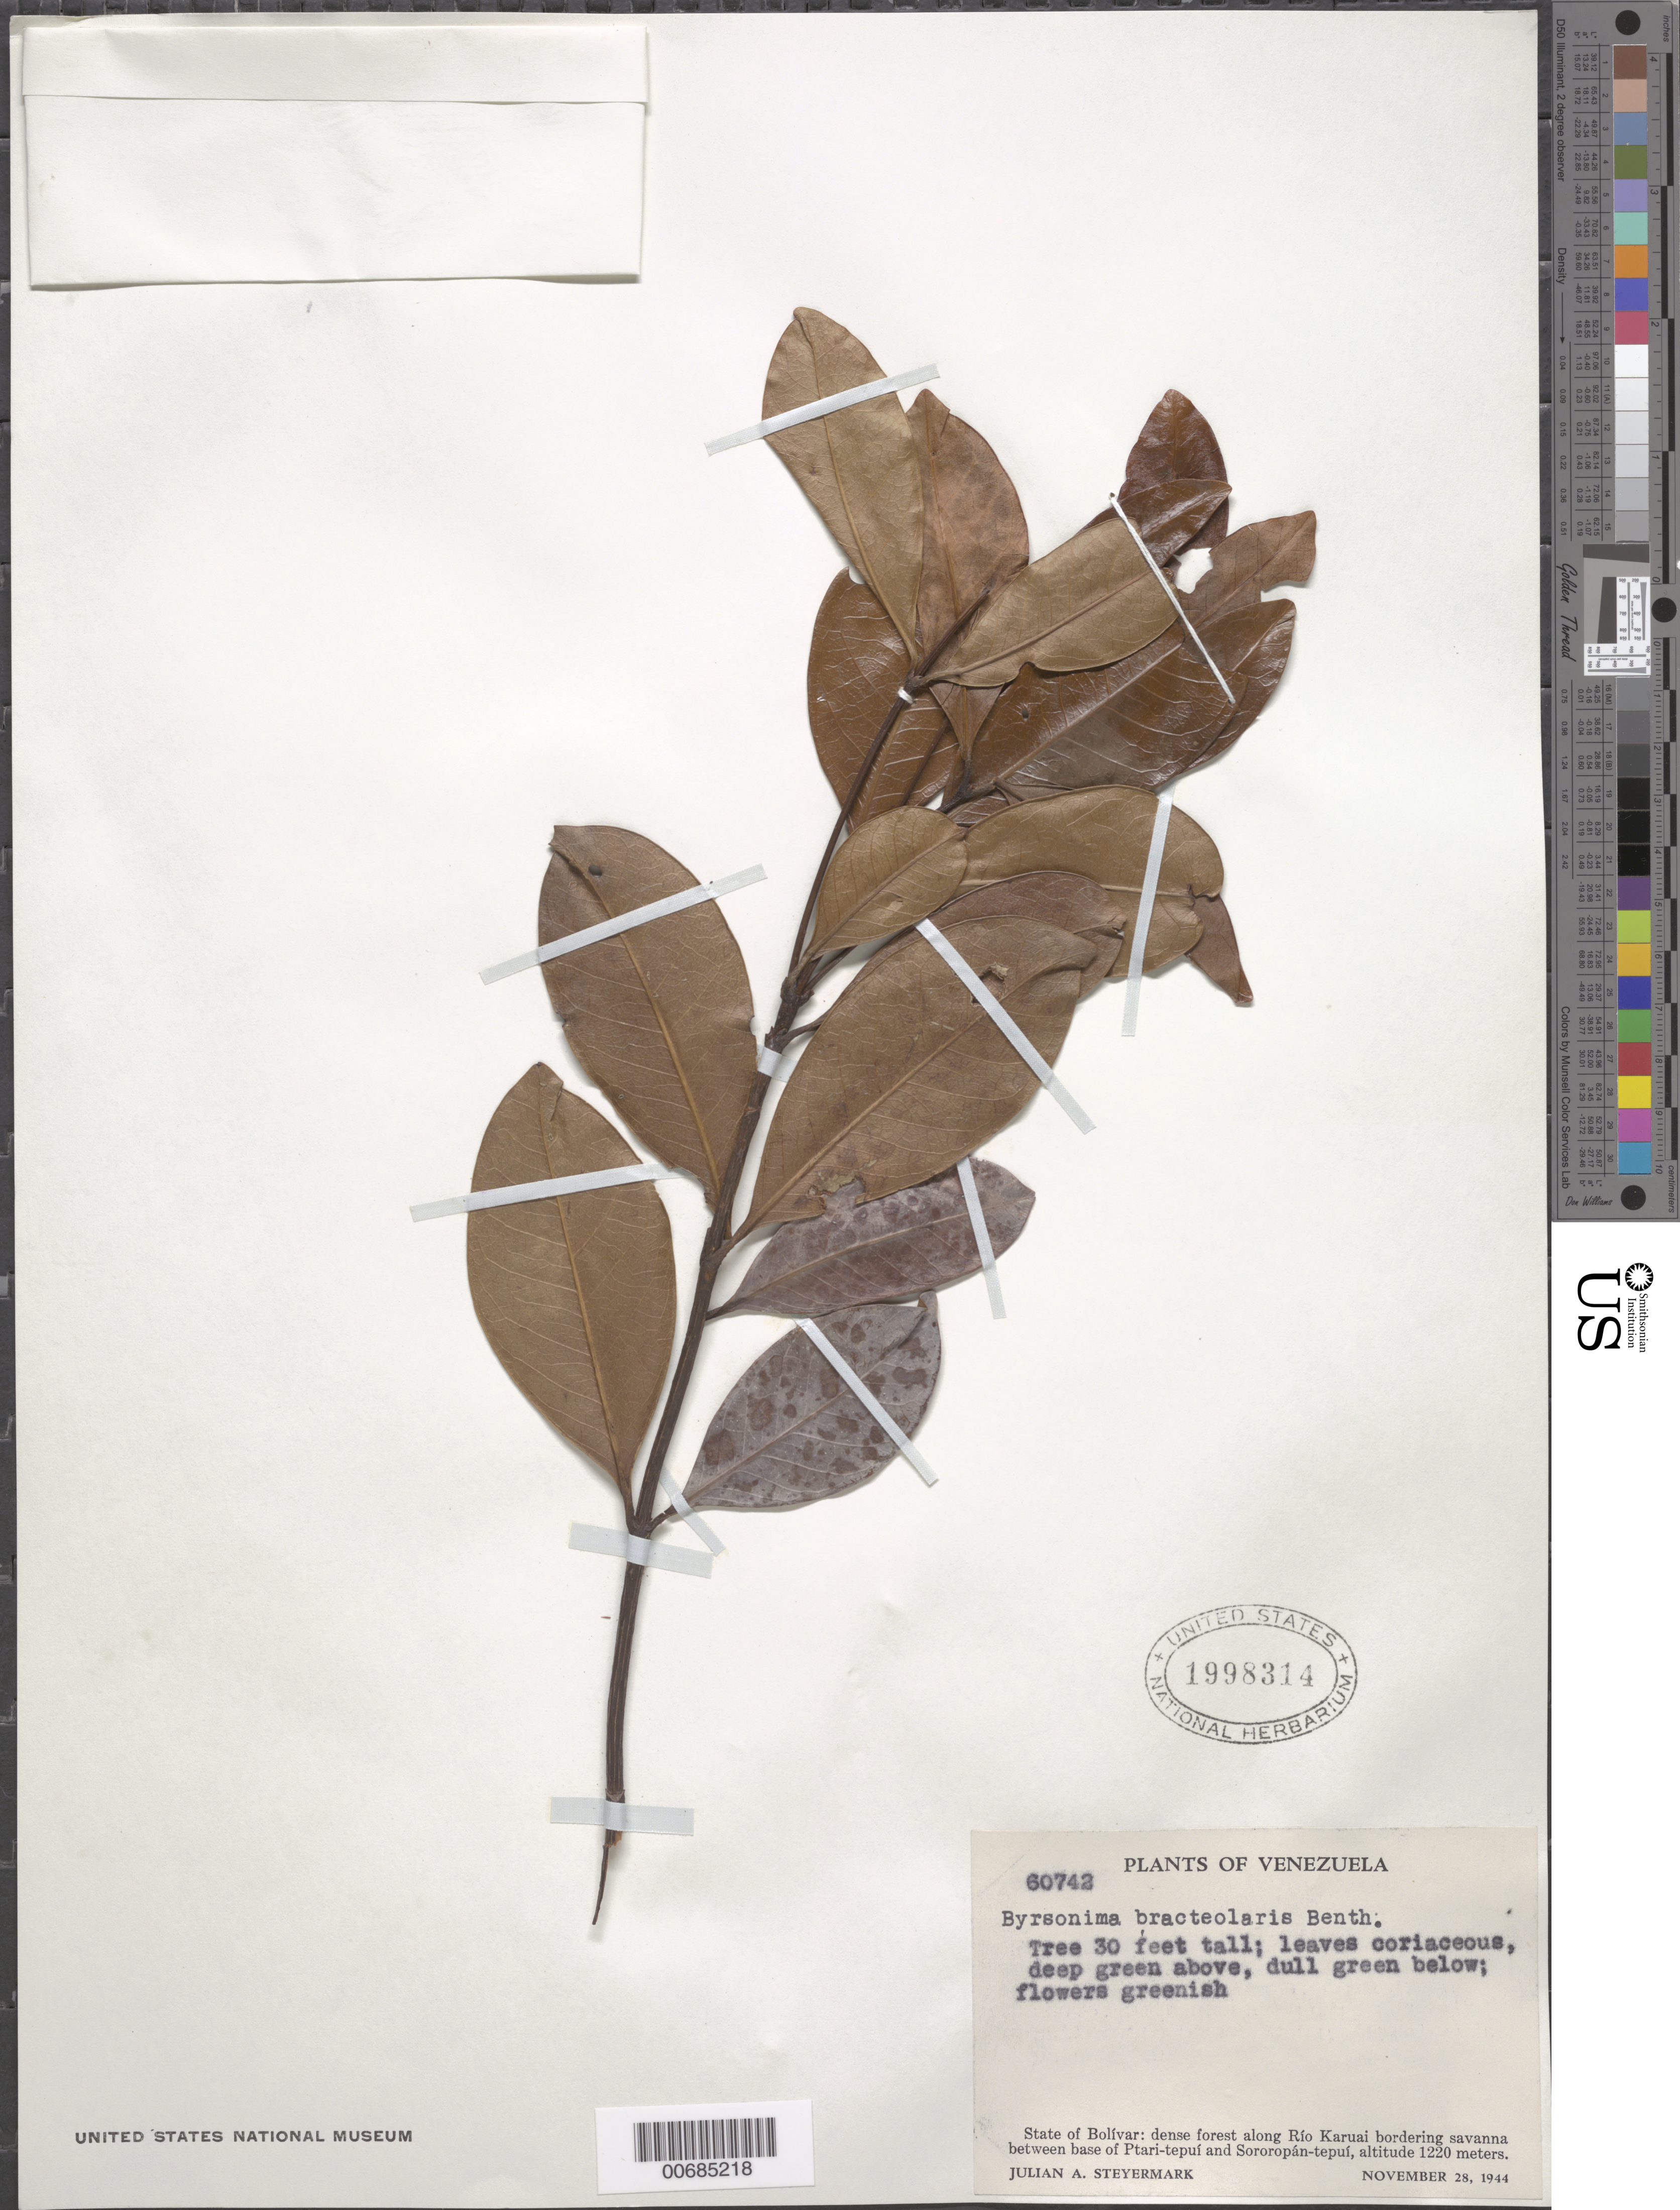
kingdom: Plantae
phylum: Tracheophyta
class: Magnoliopsida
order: Malpighiales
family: Malpighiaceae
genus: Byrsonima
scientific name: Byrsonima bracteolaris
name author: Benth.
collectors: J. Steyermark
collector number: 60742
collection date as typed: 28-Nov-44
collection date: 1944-11-28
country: Venezuela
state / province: Bolívar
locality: Río Karuai, between base of Ptari-tepuí and Sororopán-tepuí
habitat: Dense forest along river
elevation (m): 1220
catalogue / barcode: US 1998314